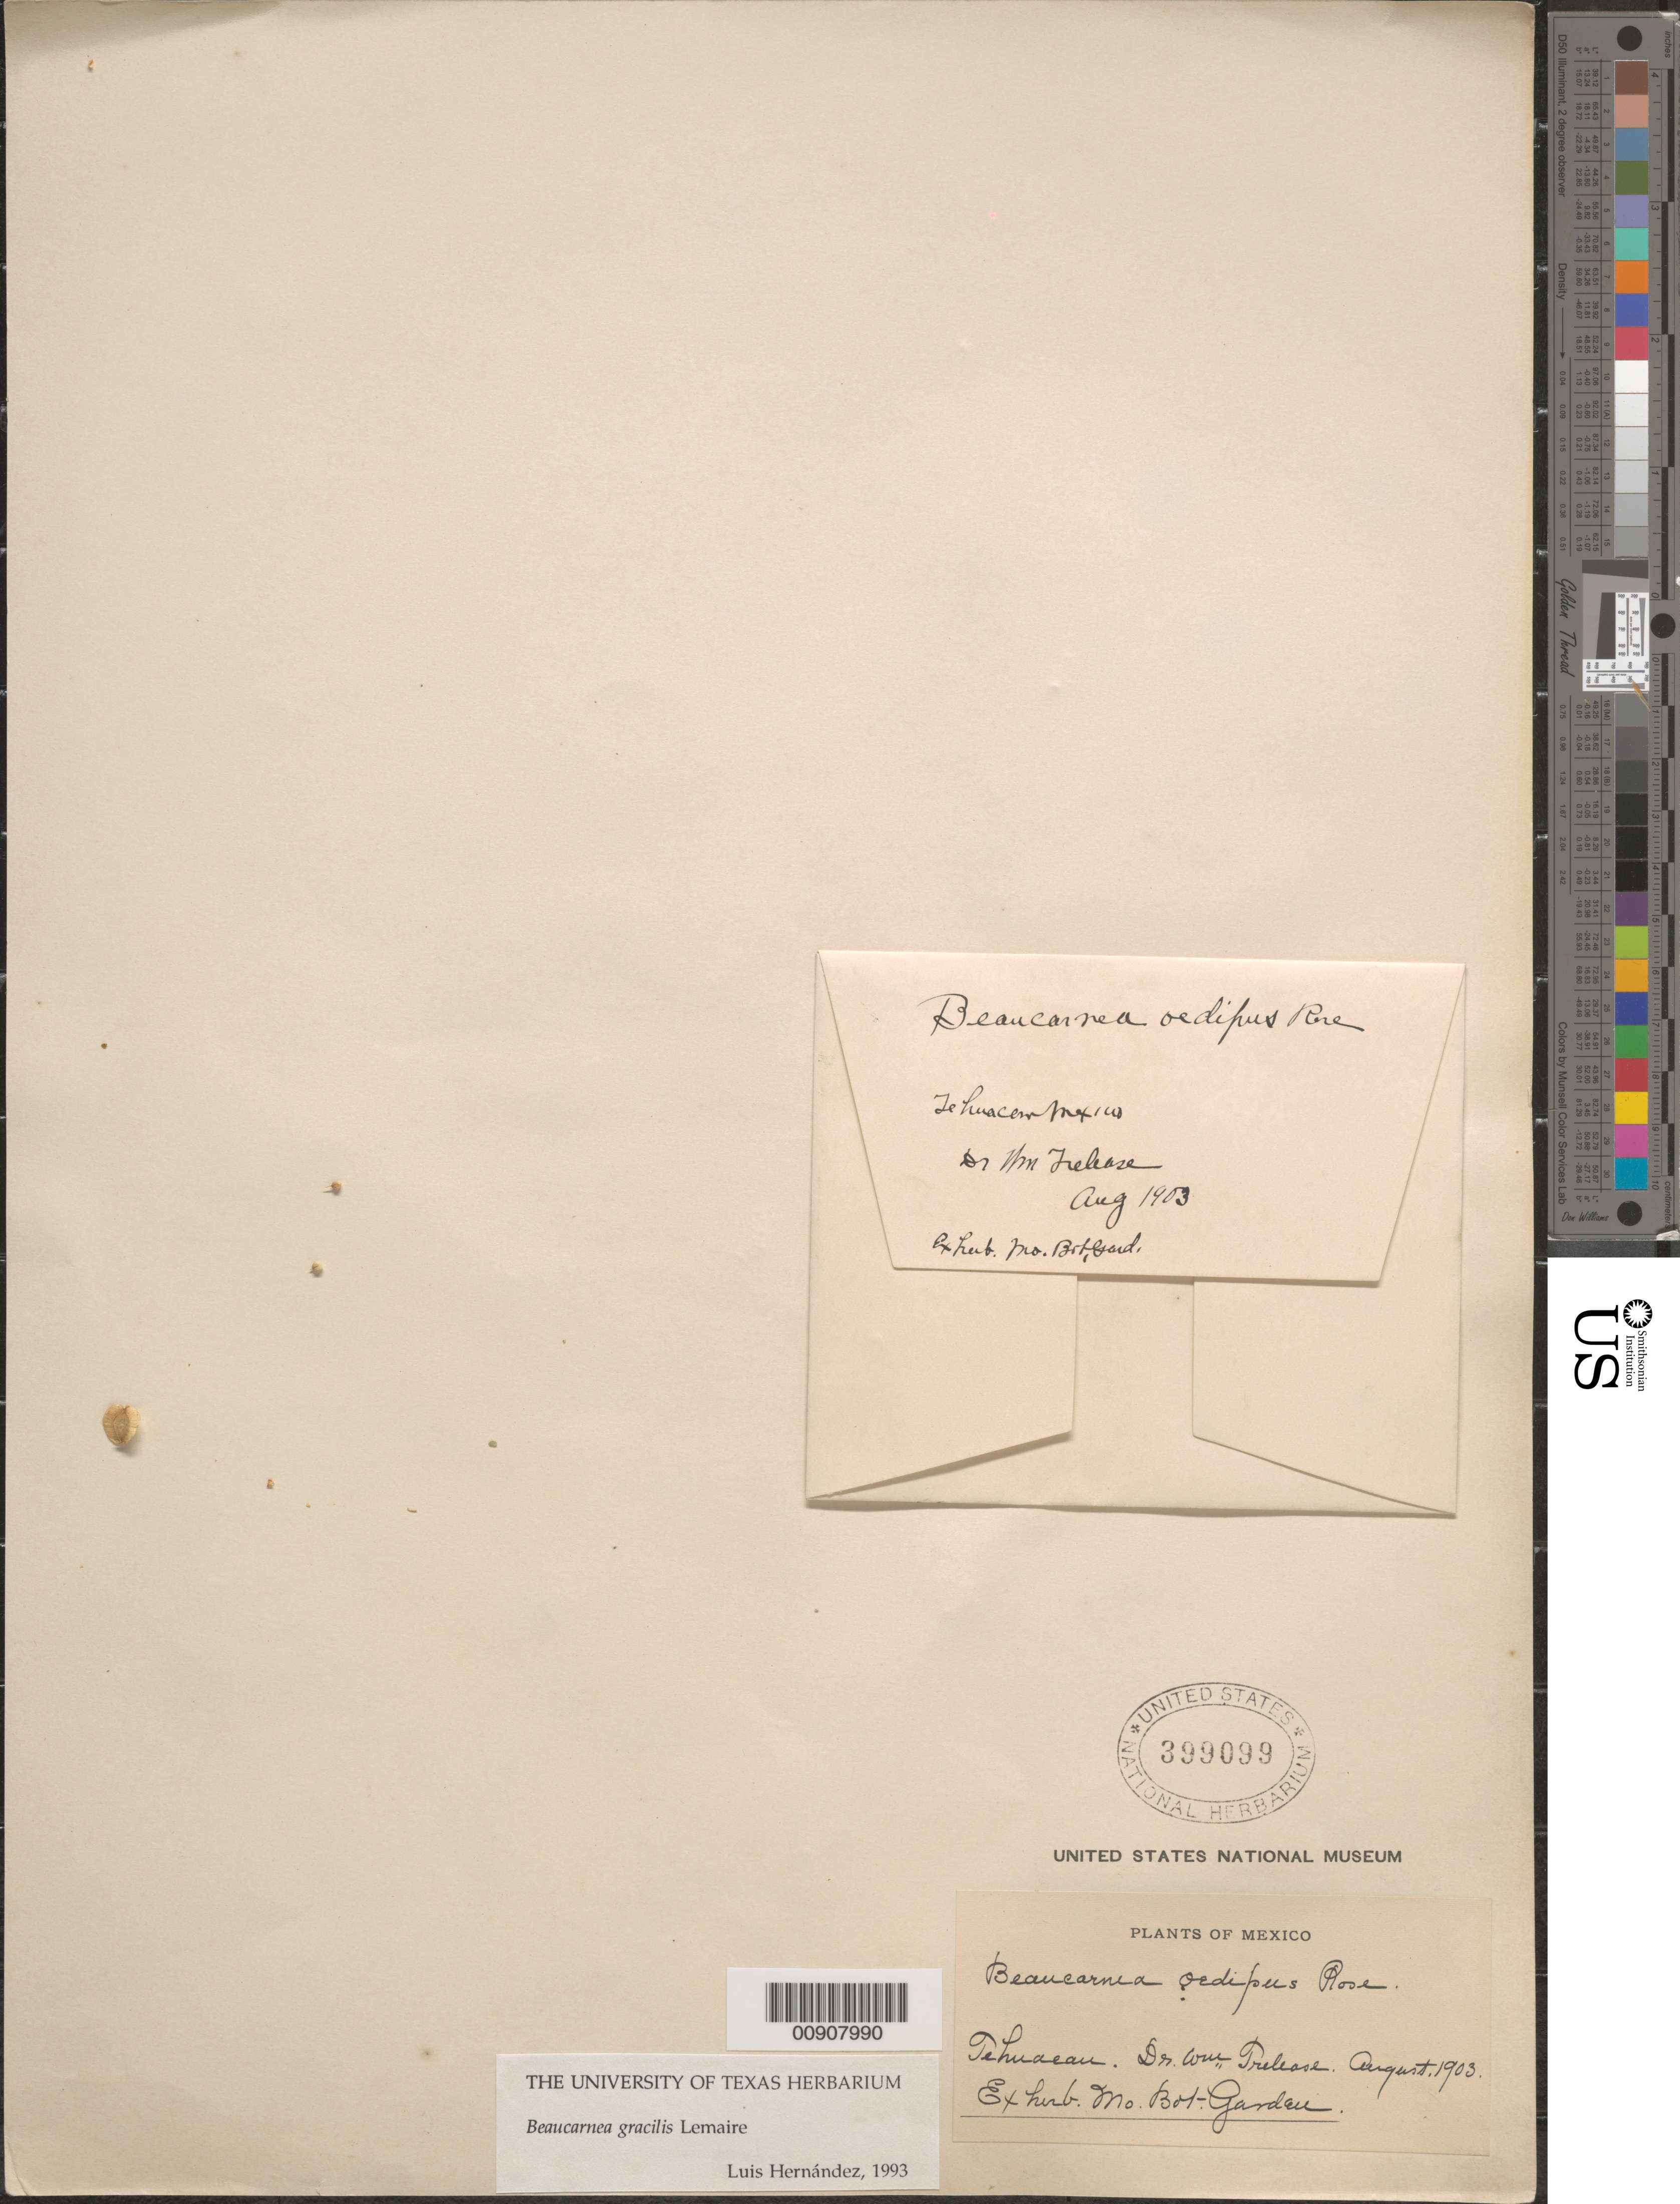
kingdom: Plantae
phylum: Tracheophyta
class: Liliopsida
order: Asparagales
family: Asparagaceae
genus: Beaucarnea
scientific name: Beaucarnea gracilis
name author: Lem.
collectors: W. Trelease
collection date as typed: Aug 1903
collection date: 1903-08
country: Mexico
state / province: Puebla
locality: Tehuacán.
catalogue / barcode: US 399099